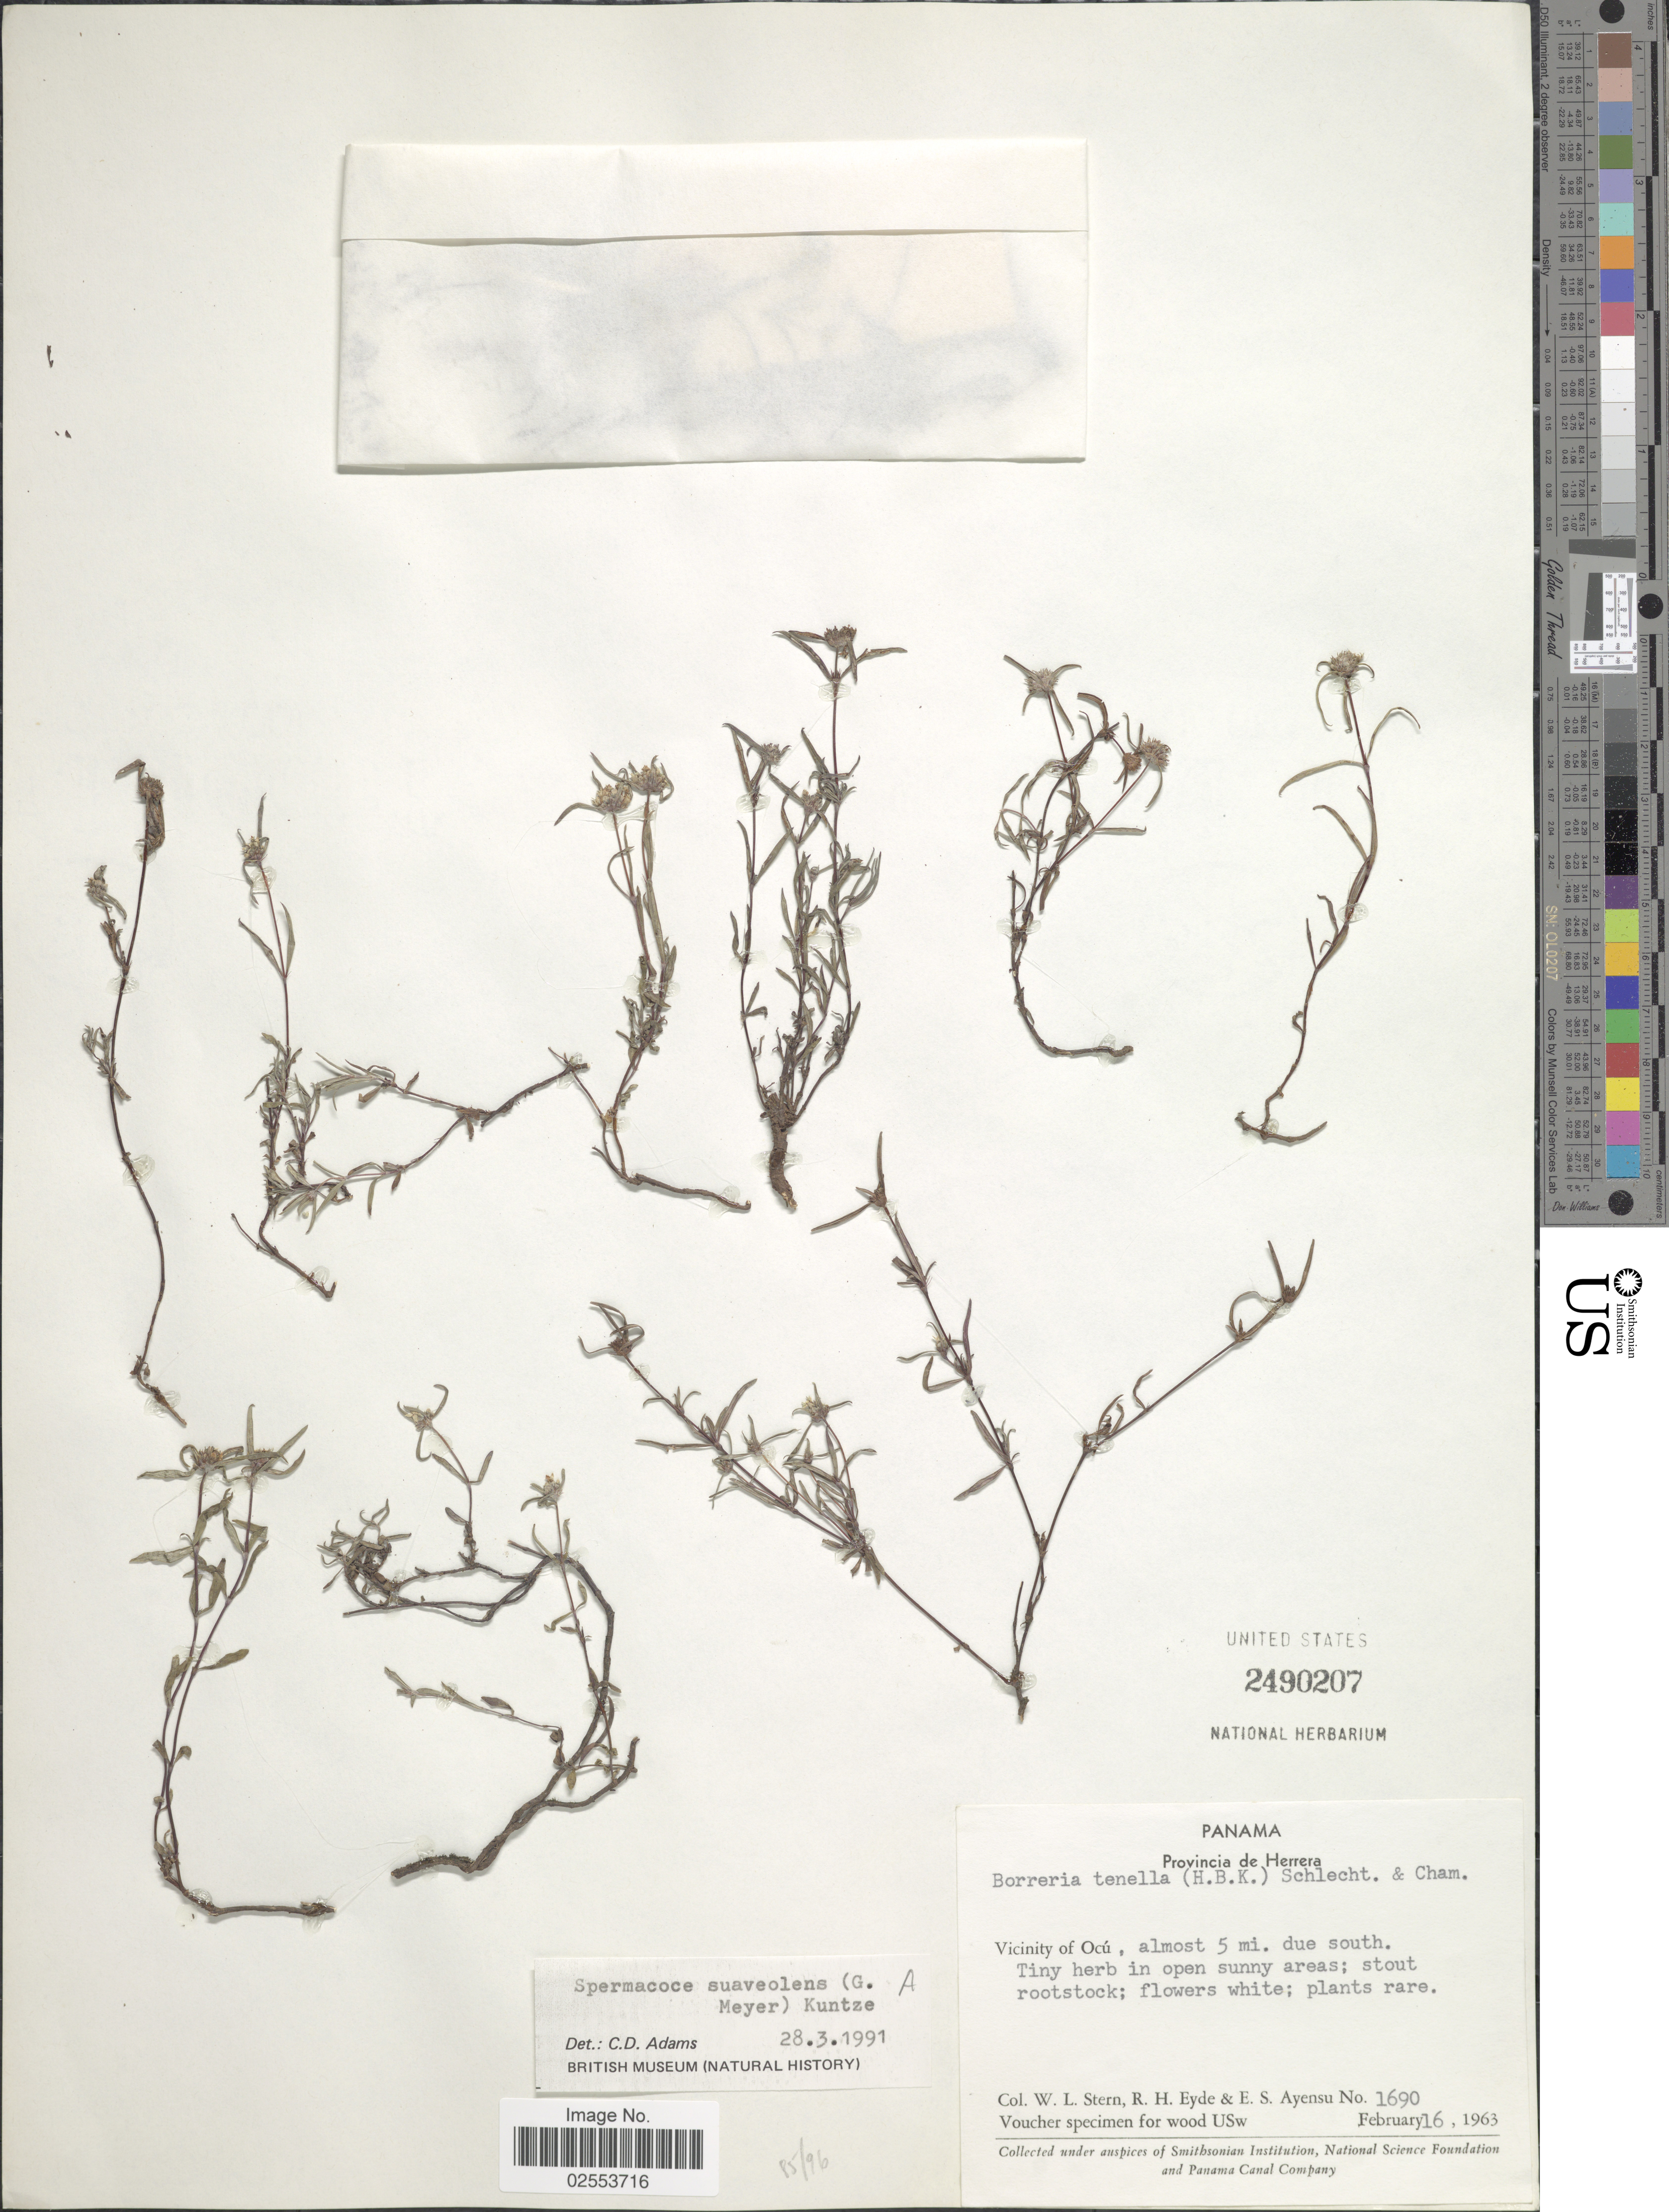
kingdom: Plantae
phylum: Tracheophyta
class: Magnoliopsida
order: Gentianales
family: Rubiaceae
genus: Spermacoce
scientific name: Spermacoce suaveolens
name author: (G. Mey.) Kuntze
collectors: W. L. Stern, R. H. Eyde & E. S. Ayensu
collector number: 1690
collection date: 1963-02-16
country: Panama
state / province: Herrera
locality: Vicinity of Ocu, almost 5 mi. south.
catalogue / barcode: US 2490207